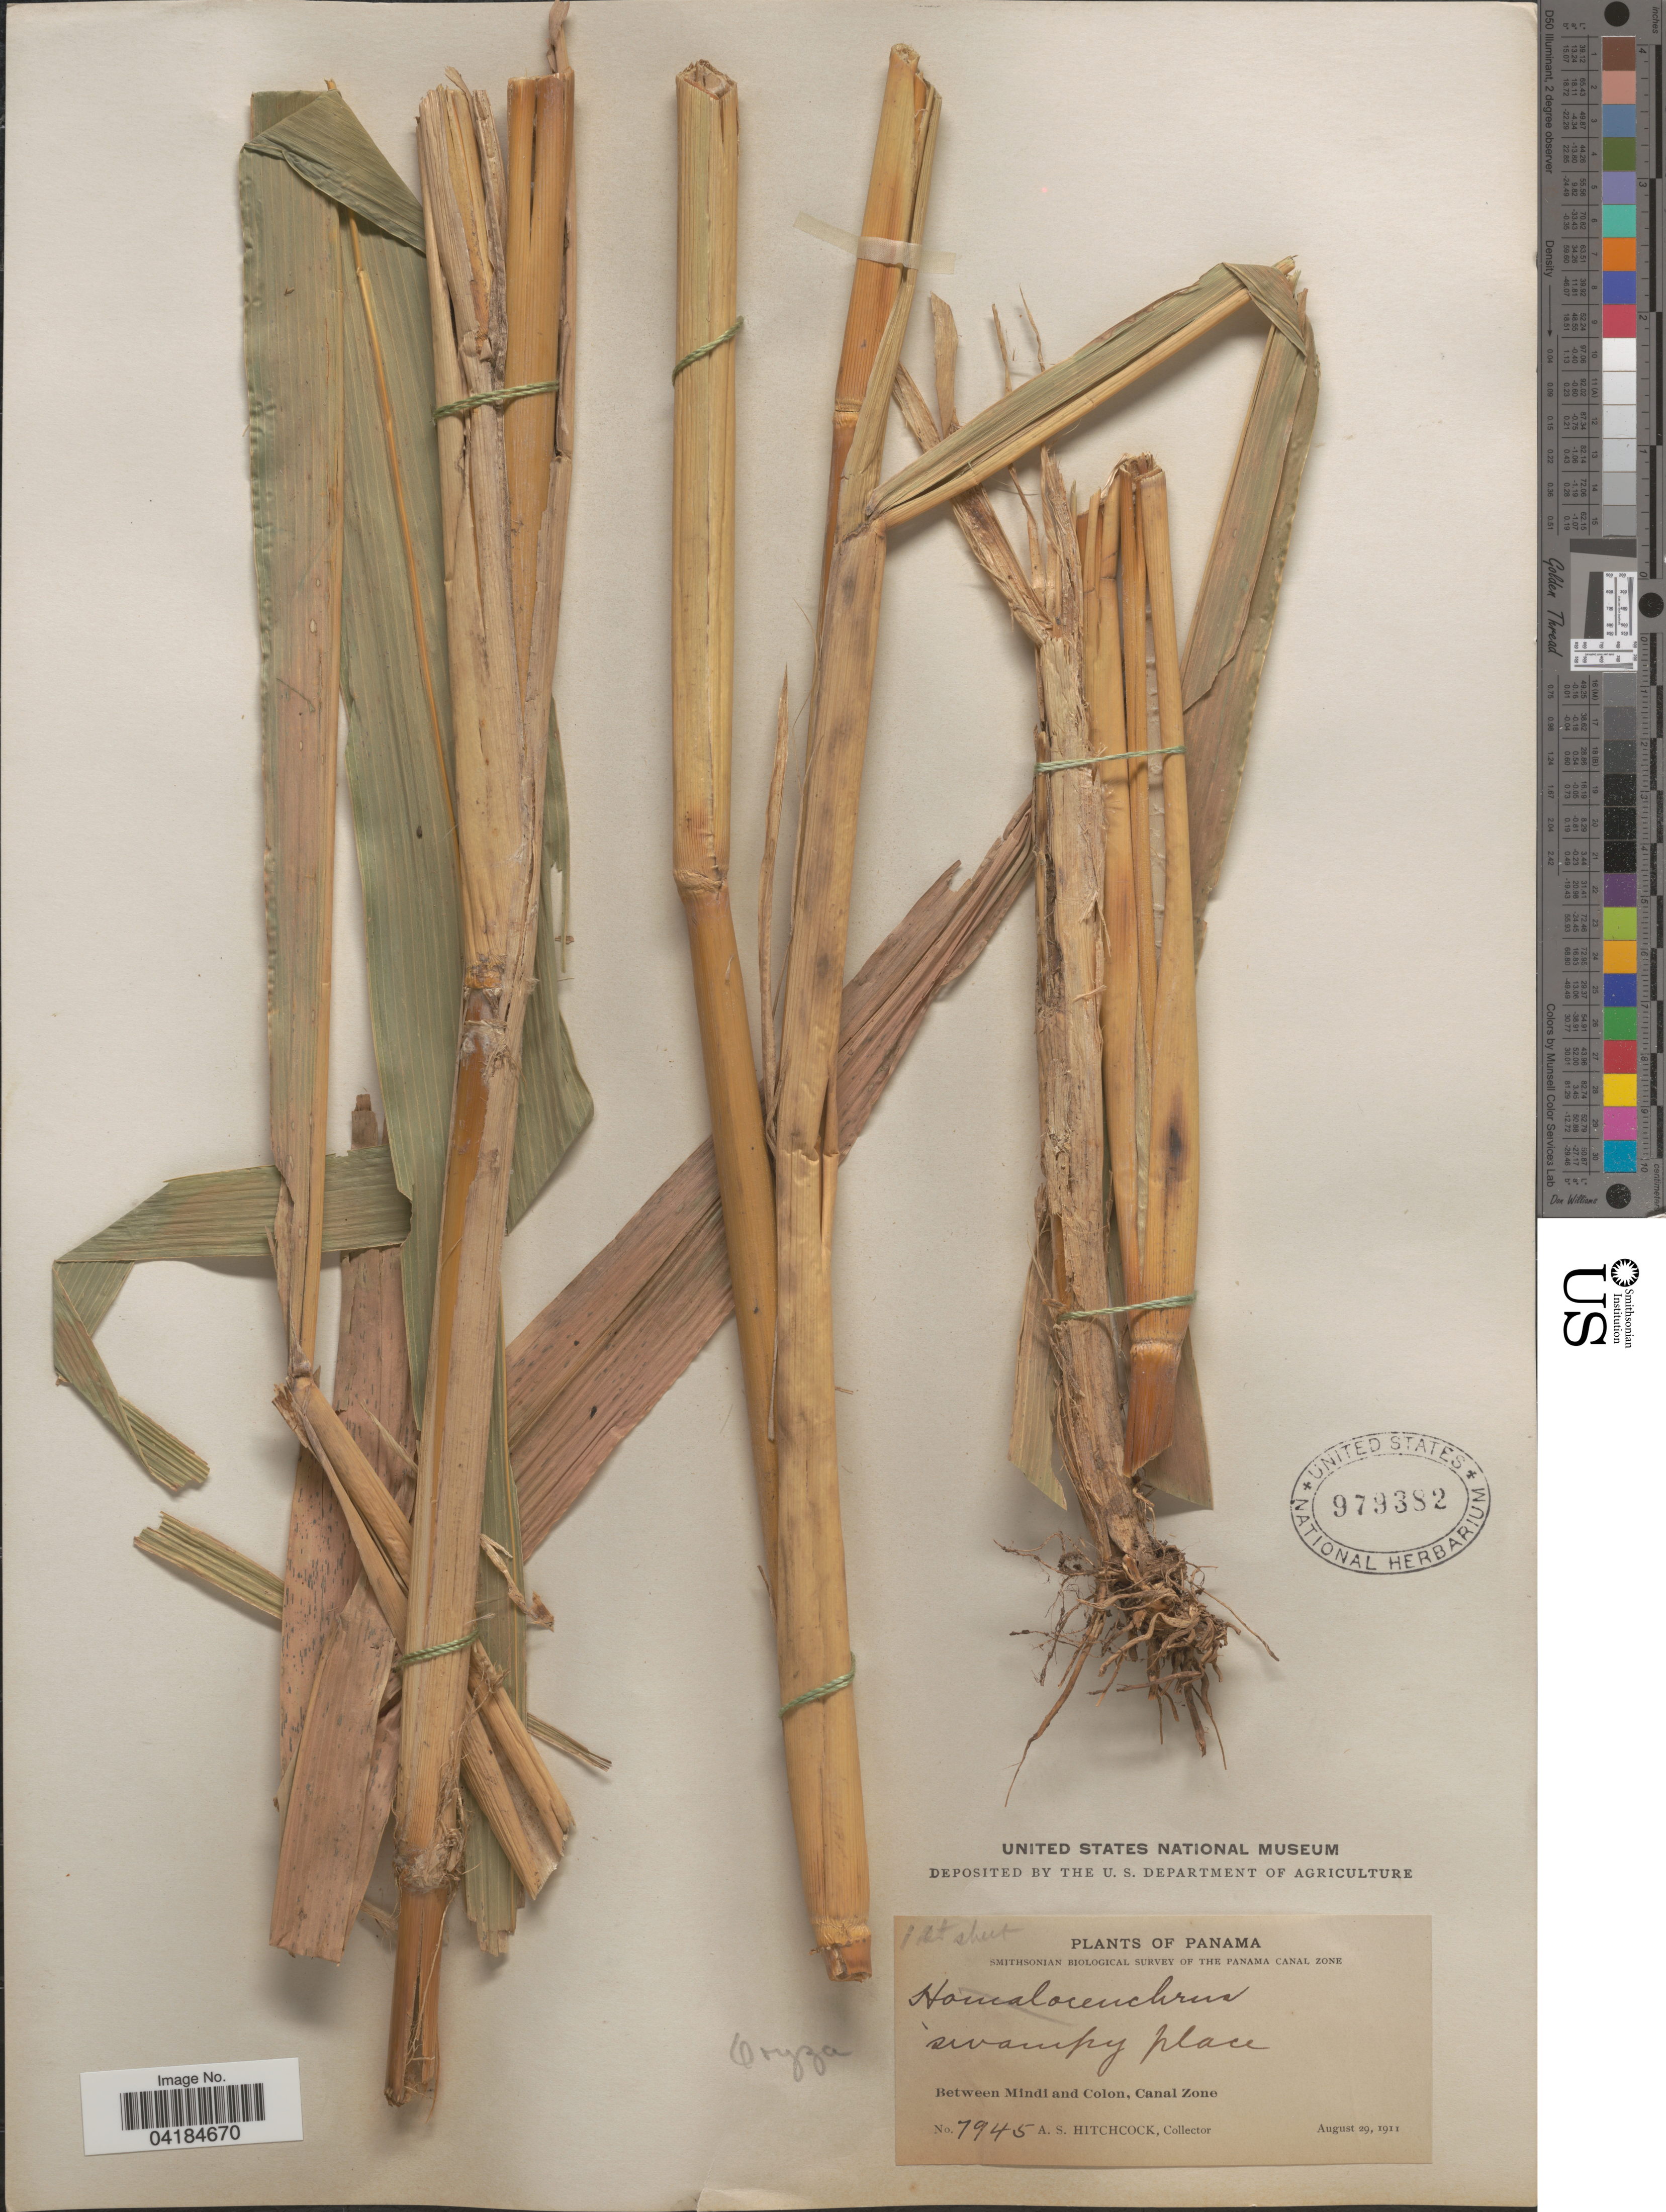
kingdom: Plantae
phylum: Tracheophyta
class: Liliopsida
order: Poales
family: Poaceae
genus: Oryza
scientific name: Oryza latifolia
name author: Desv.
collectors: A. S. Hitchcock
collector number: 7945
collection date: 1911-08-29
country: Panama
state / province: Colón / Panamá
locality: Smithsonian Biological Survey of The Panama Canal Zone. Between Mindi and Colon, Canal Zone.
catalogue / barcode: US 979382